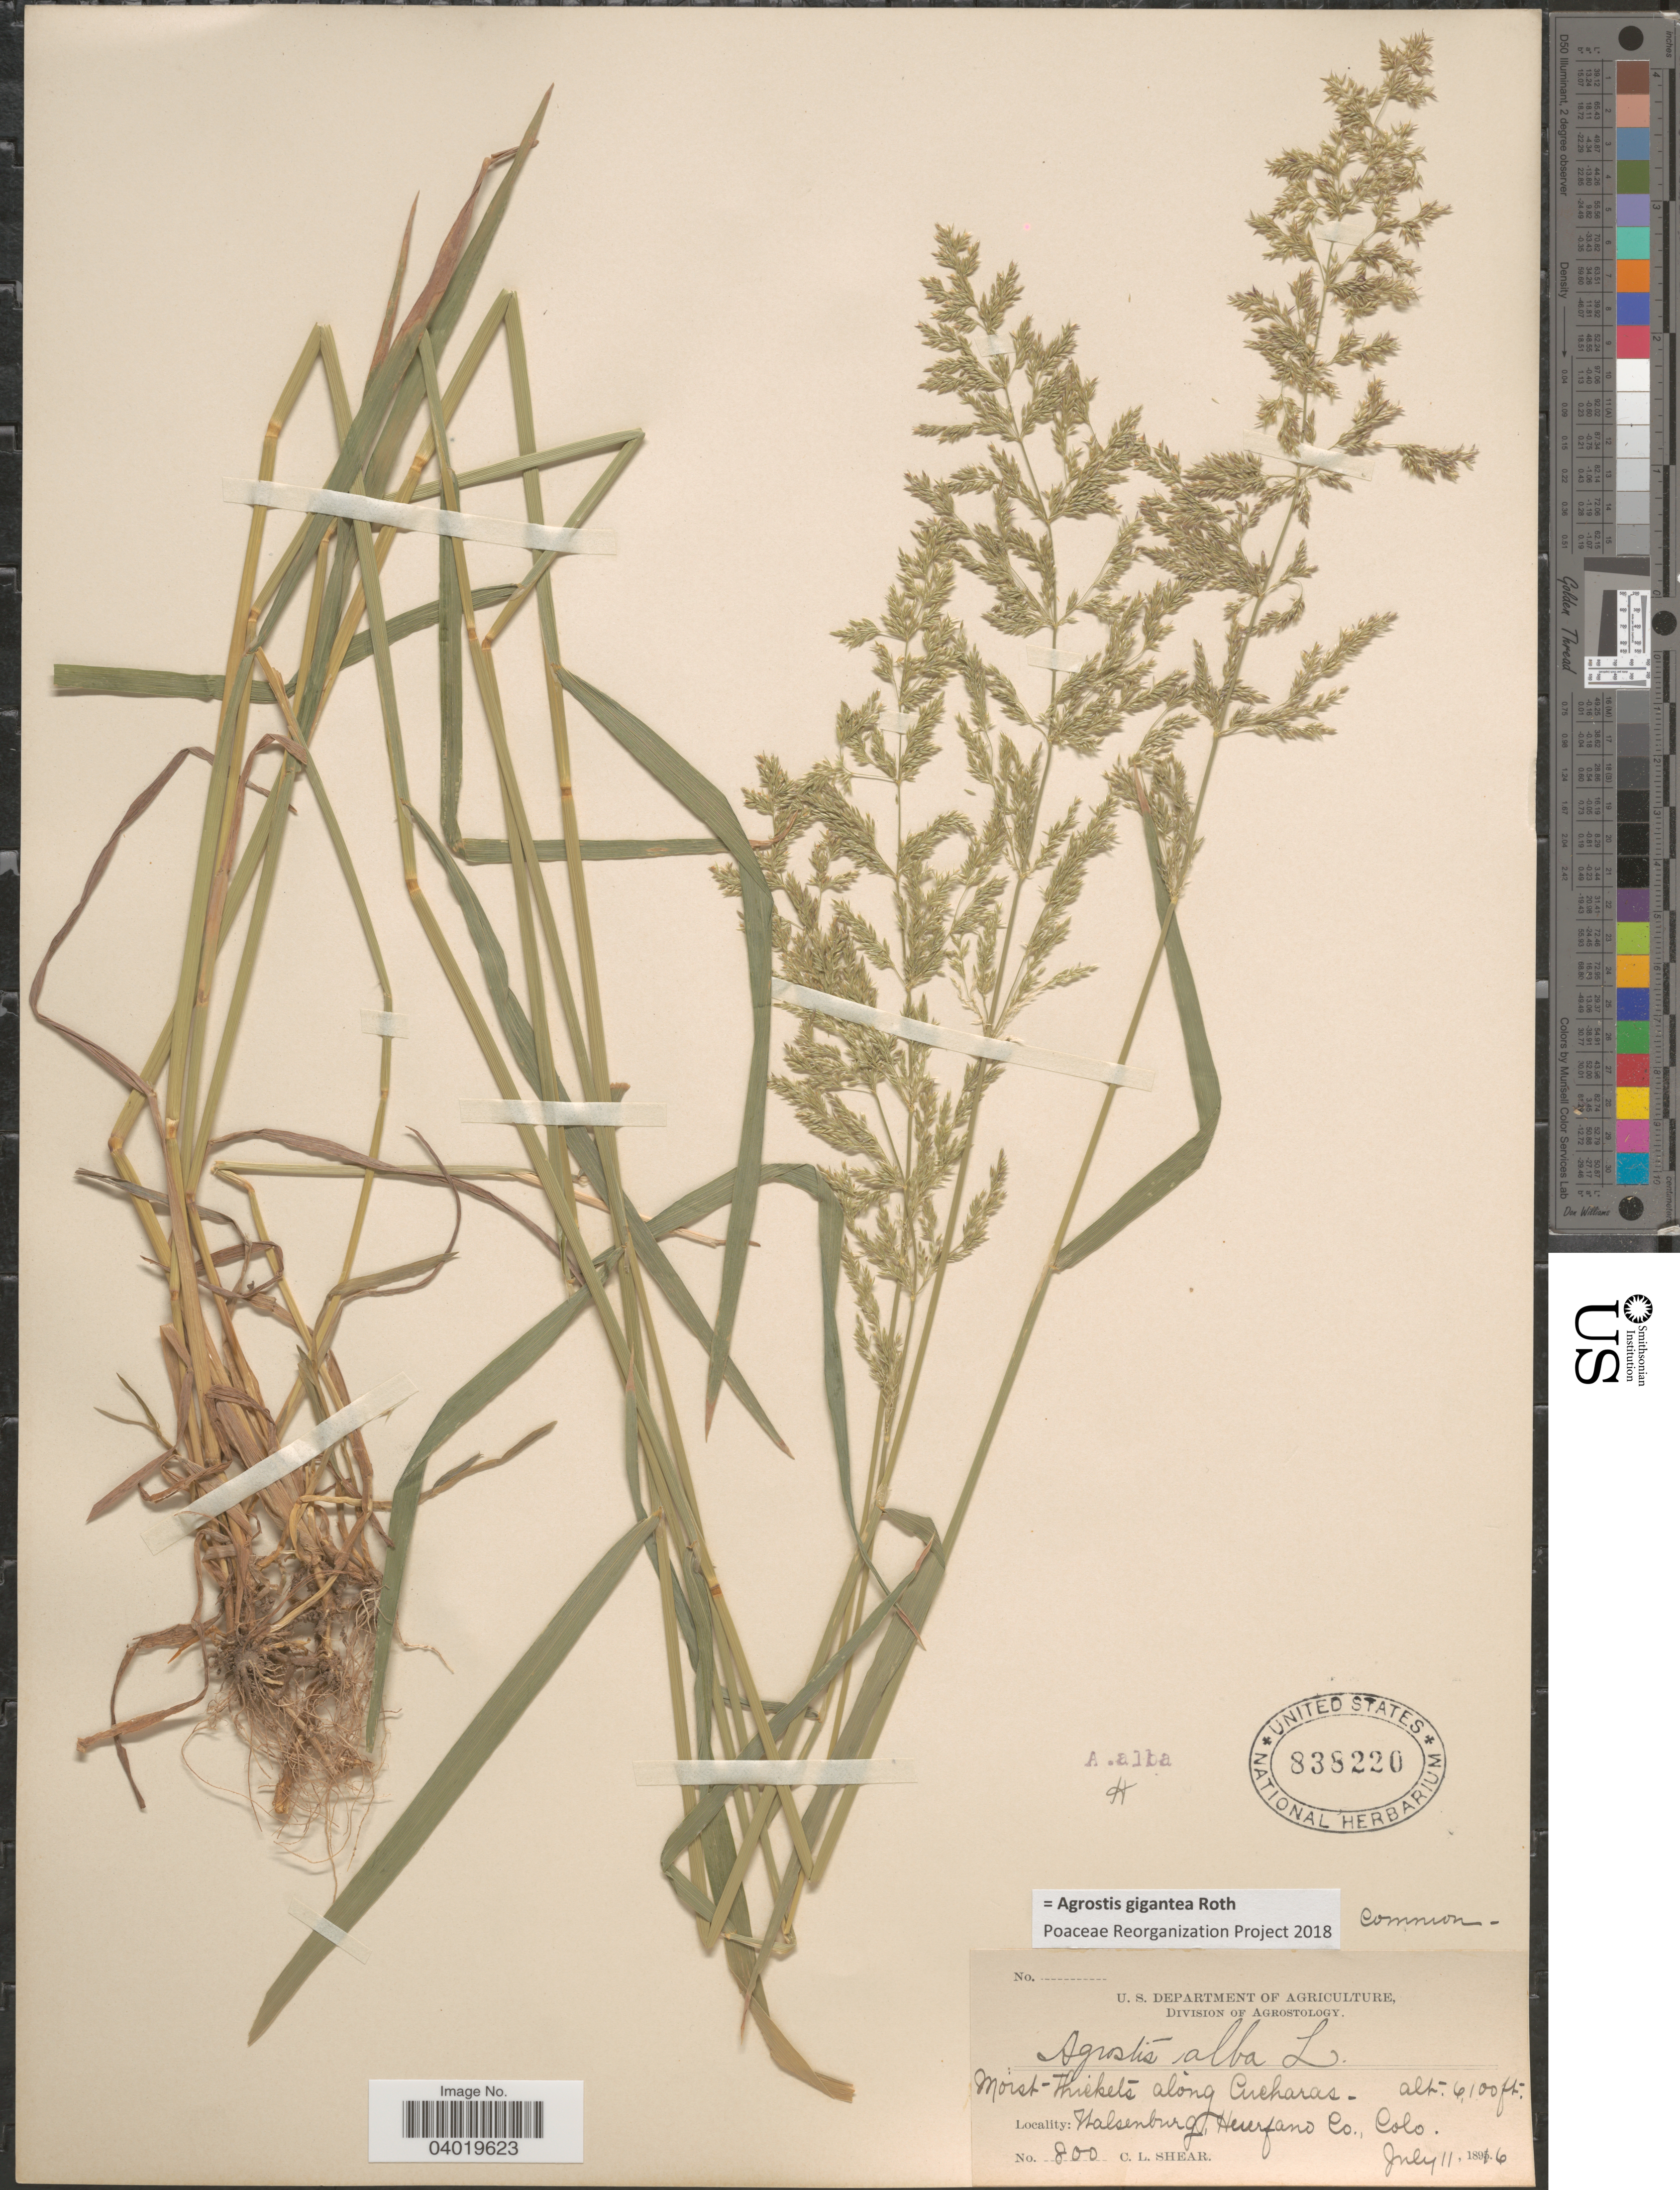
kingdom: Plantae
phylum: Tracheophyta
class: Liliopsida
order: Poales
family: Poaceae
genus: Agrostis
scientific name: Agrostis gigantea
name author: Roth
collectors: C. L. Shear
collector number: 800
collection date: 1896-07-11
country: United States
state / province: Colorado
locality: Along Cucharas. Walsenburg, Heurfano Co.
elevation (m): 1859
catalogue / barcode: US 838220